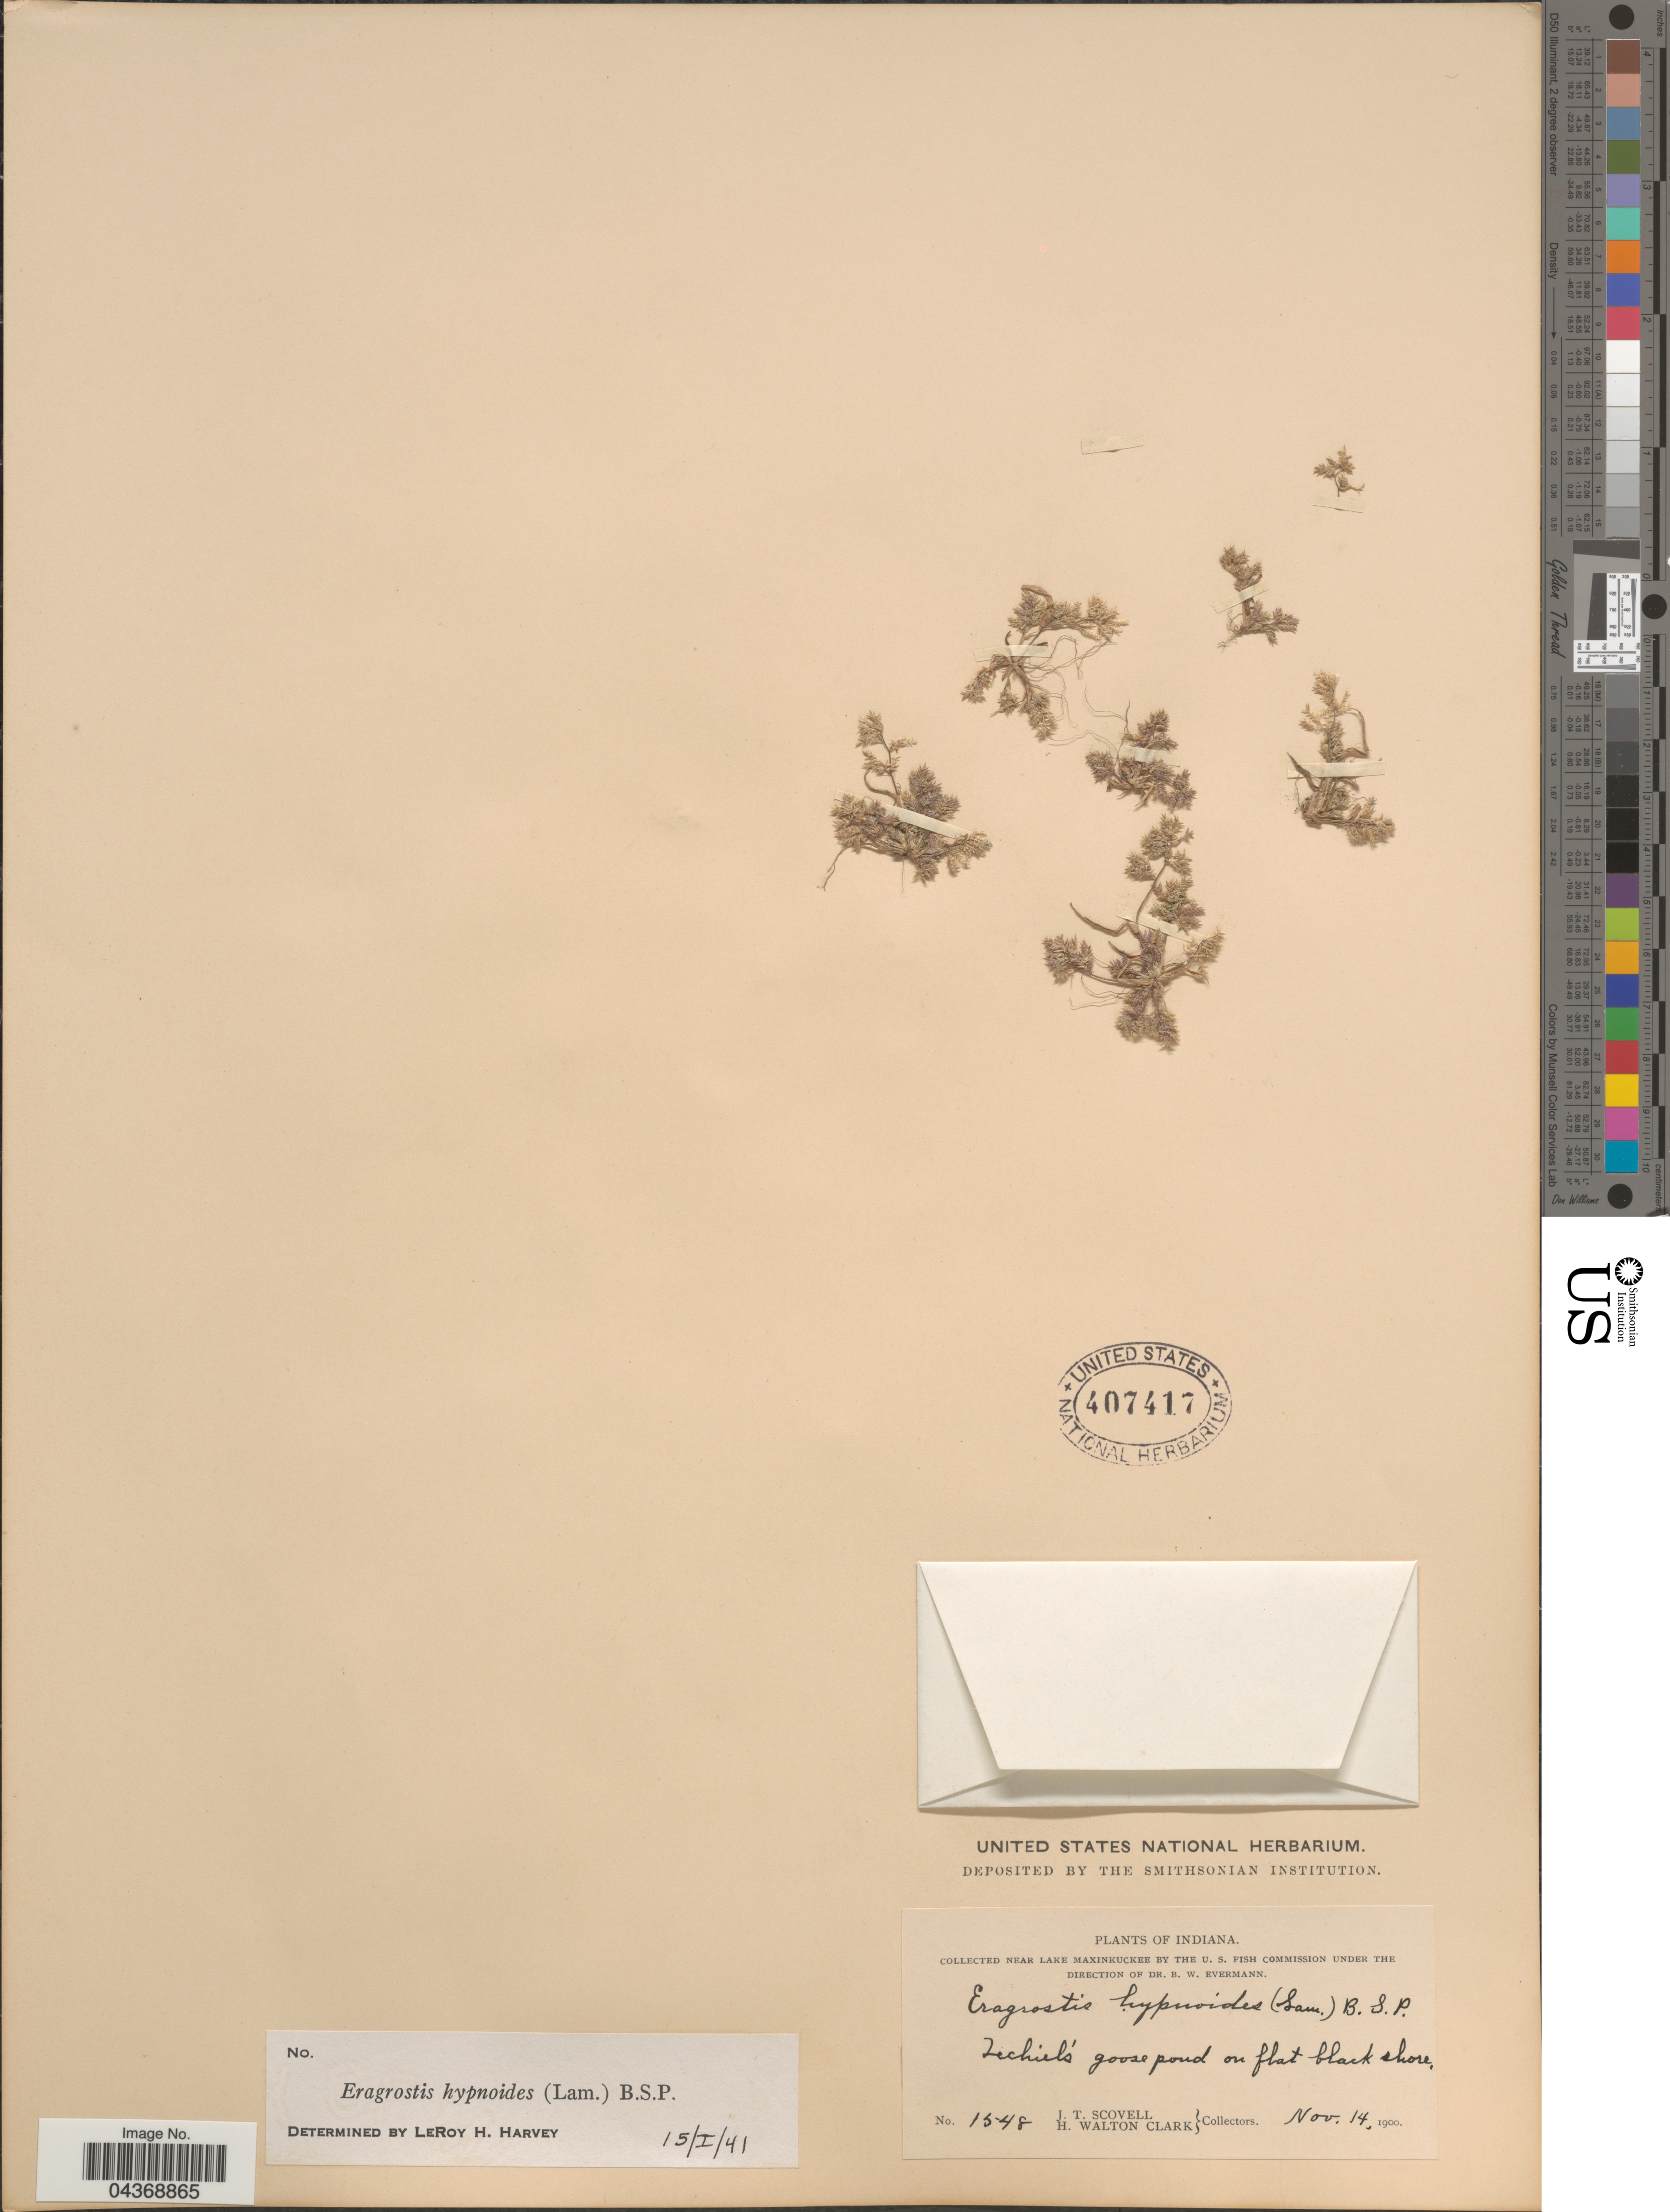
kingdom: Plantae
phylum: Tracheophyta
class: Liliopsida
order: Poales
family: Poaceae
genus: Eragrostis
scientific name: Eragrostis hypnoides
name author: (Lam.) Britton, Stearns & Poggenb.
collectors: J. T. Scovell & H. W. Clark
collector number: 1548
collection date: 1900-11-14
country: United States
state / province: Indiana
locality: Near Lake Maxinkuckee. Zechiel's goose pond on flat black shore.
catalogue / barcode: US 407417